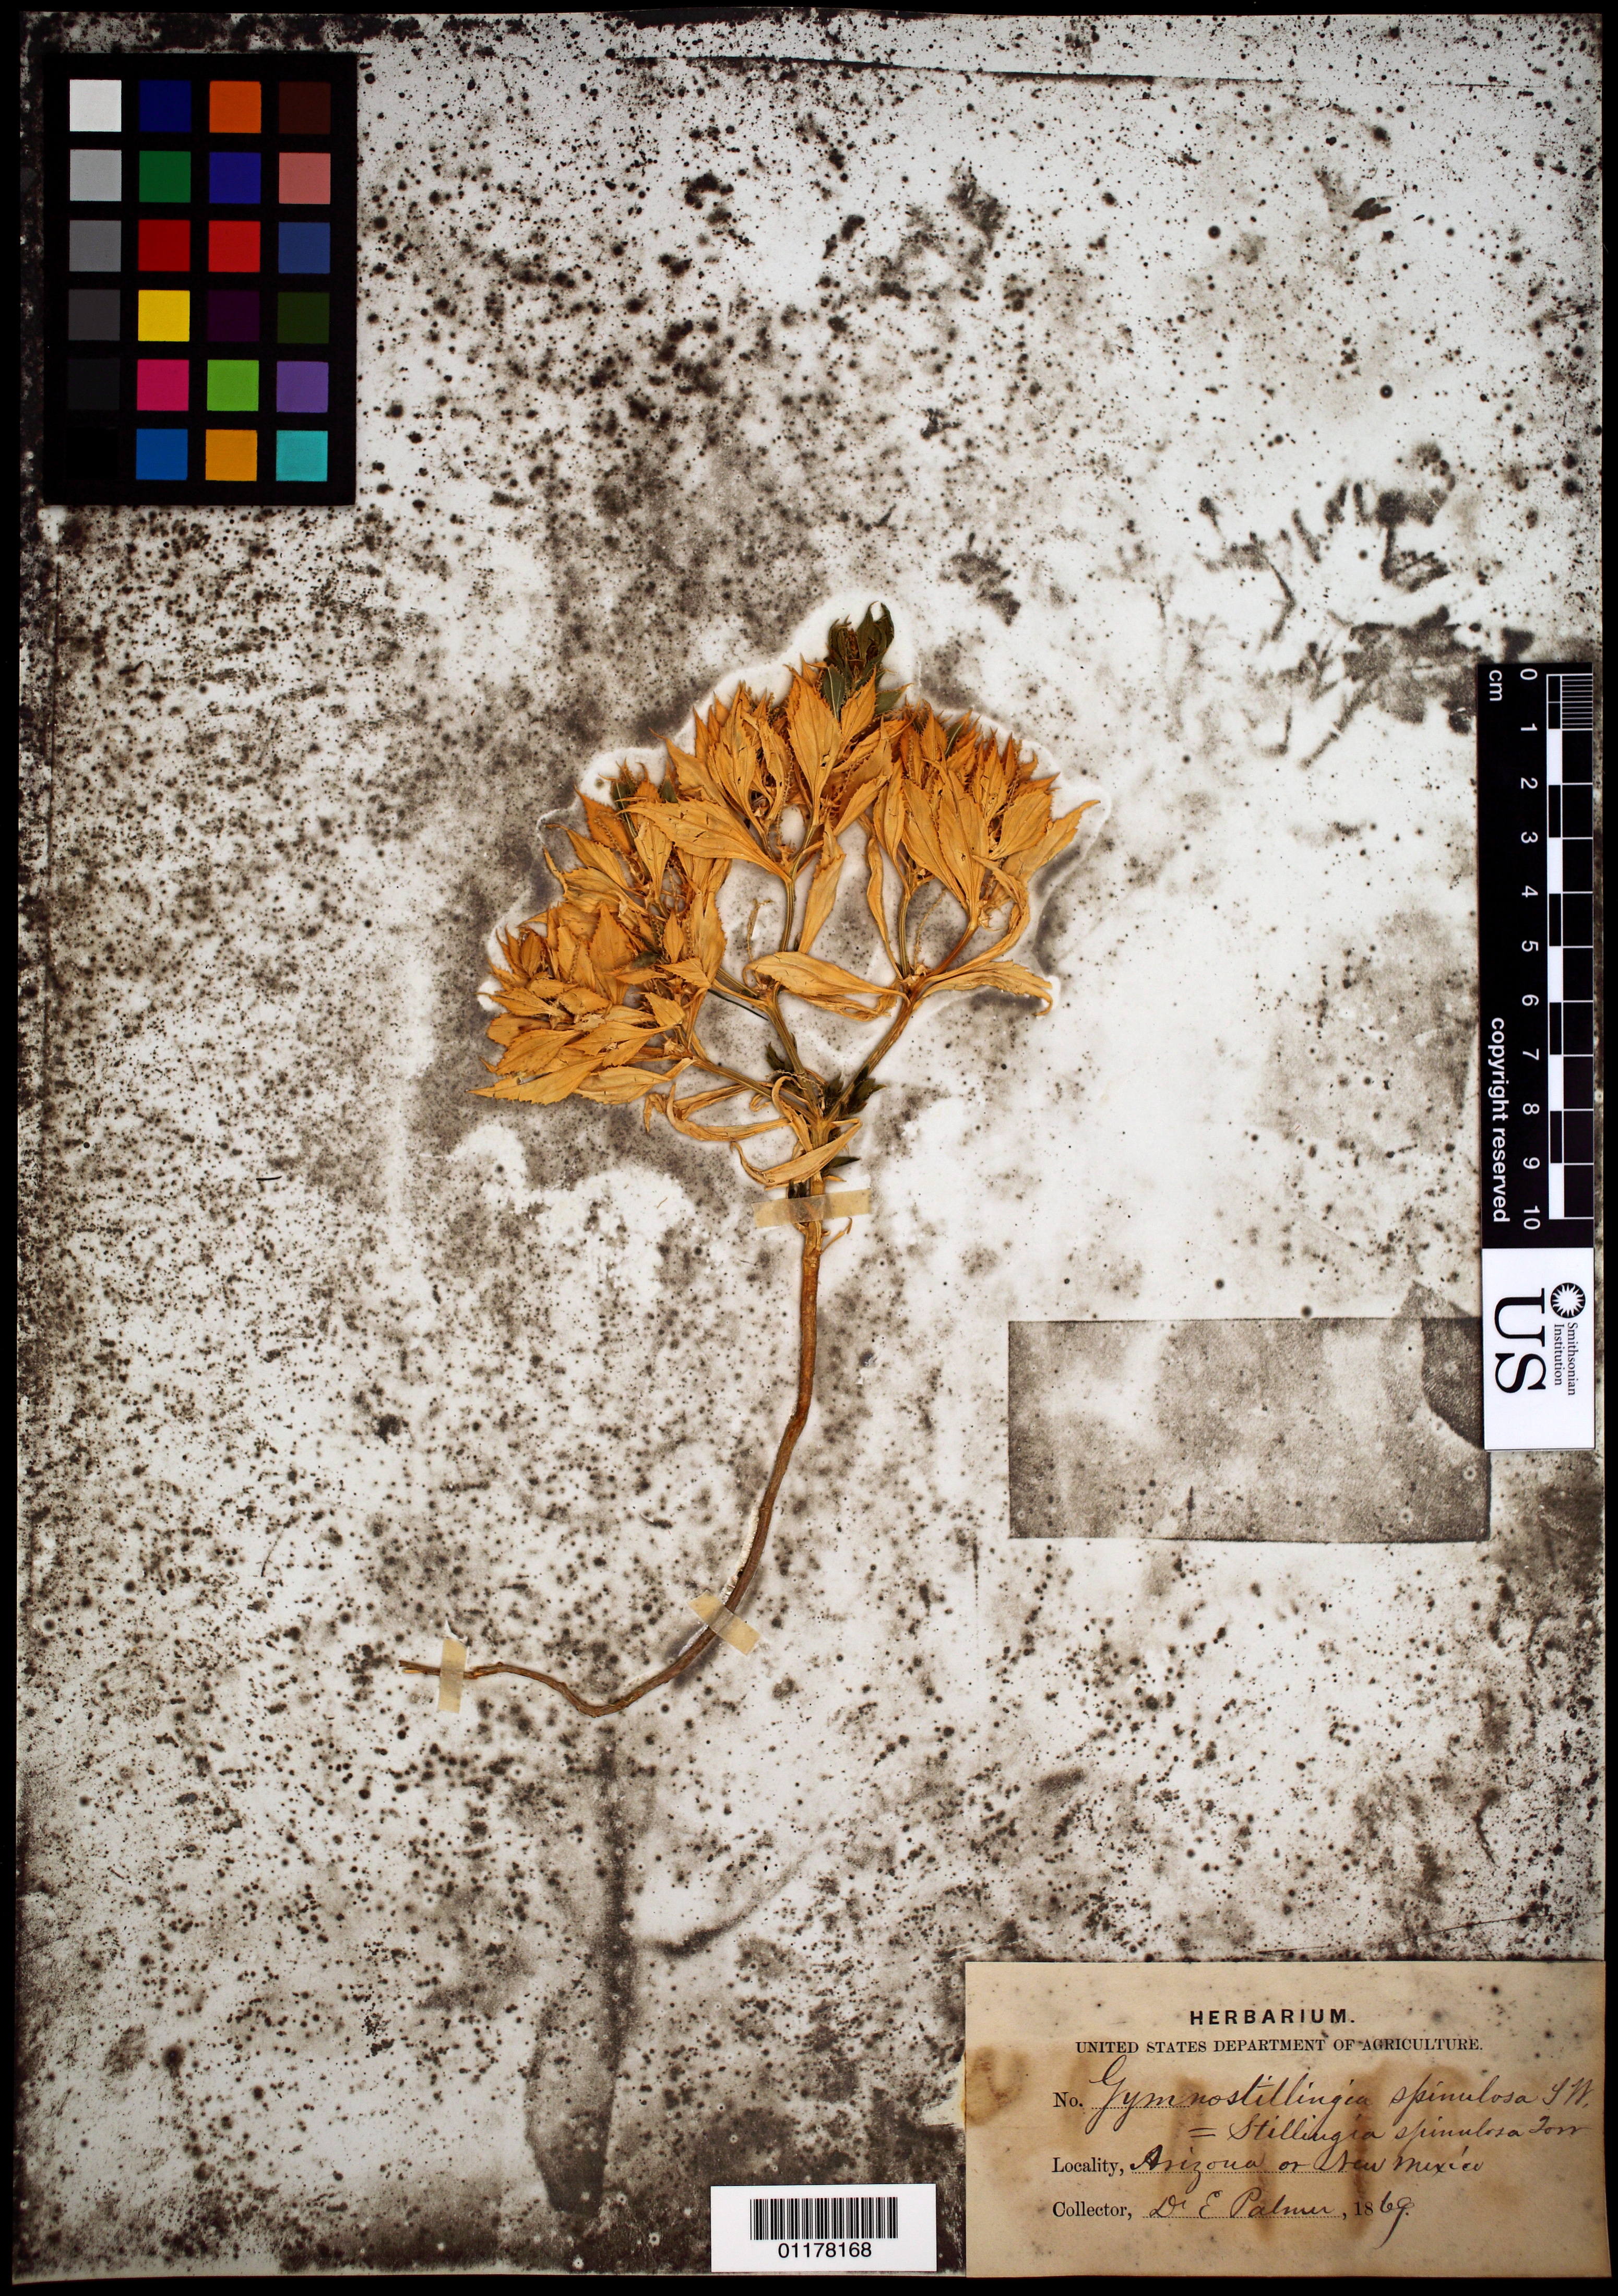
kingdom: Plantae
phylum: Tracheophyta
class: Magnoliopsida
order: Malpighiales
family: Euphorbiaceae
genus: Stillingia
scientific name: Stillingia spinulosa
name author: Torr.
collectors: E. Palmer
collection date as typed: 1869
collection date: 1869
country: United States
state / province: Arizona / New Mexico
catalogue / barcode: US 1